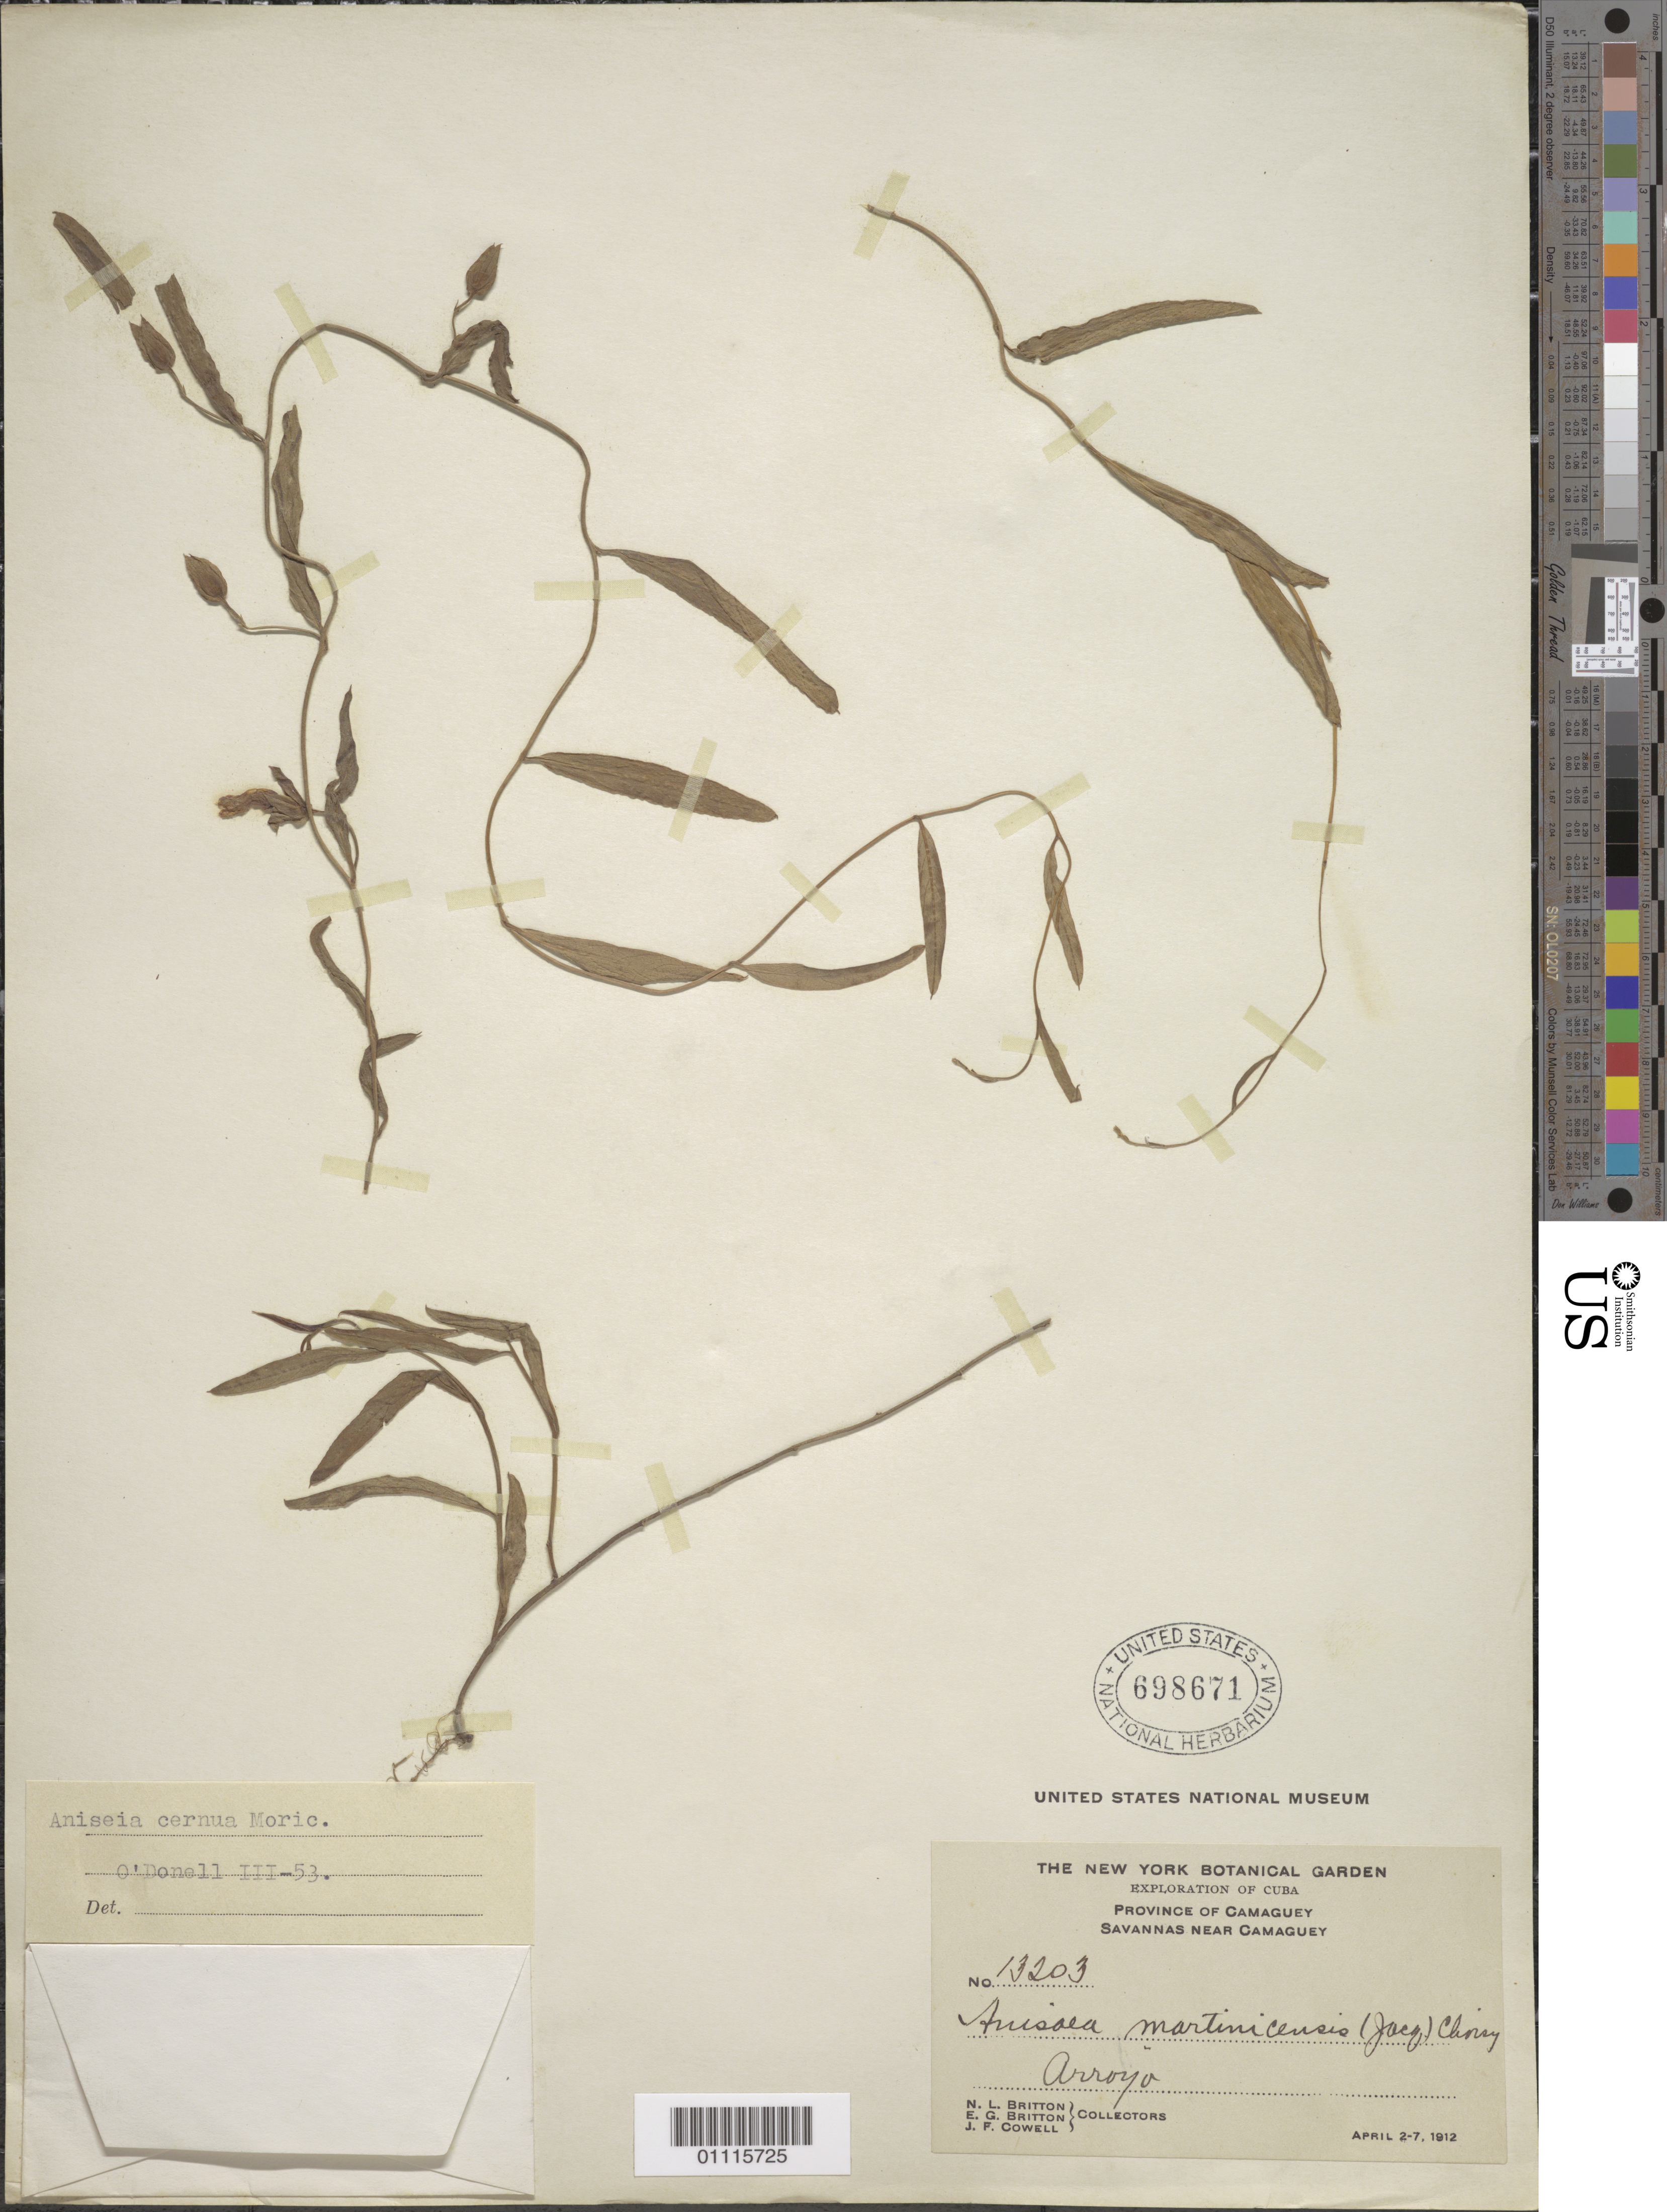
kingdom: Plantae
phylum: Tracheophyta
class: Magnoliopsida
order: Solanales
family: Convolvulaceae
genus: Aniseia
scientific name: Aniseia cernua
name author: Choisy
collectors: N. Britton, E. G. Britton & J. F. Cowell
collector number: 13203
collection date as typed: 02 Apr 1912 to 07 Apr 1912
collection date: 1912-04-02/1912-04-07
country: Cuba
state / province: Camagüey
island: Cuba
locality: Arroyo Savannas near Camaguey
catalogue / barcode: US 698671